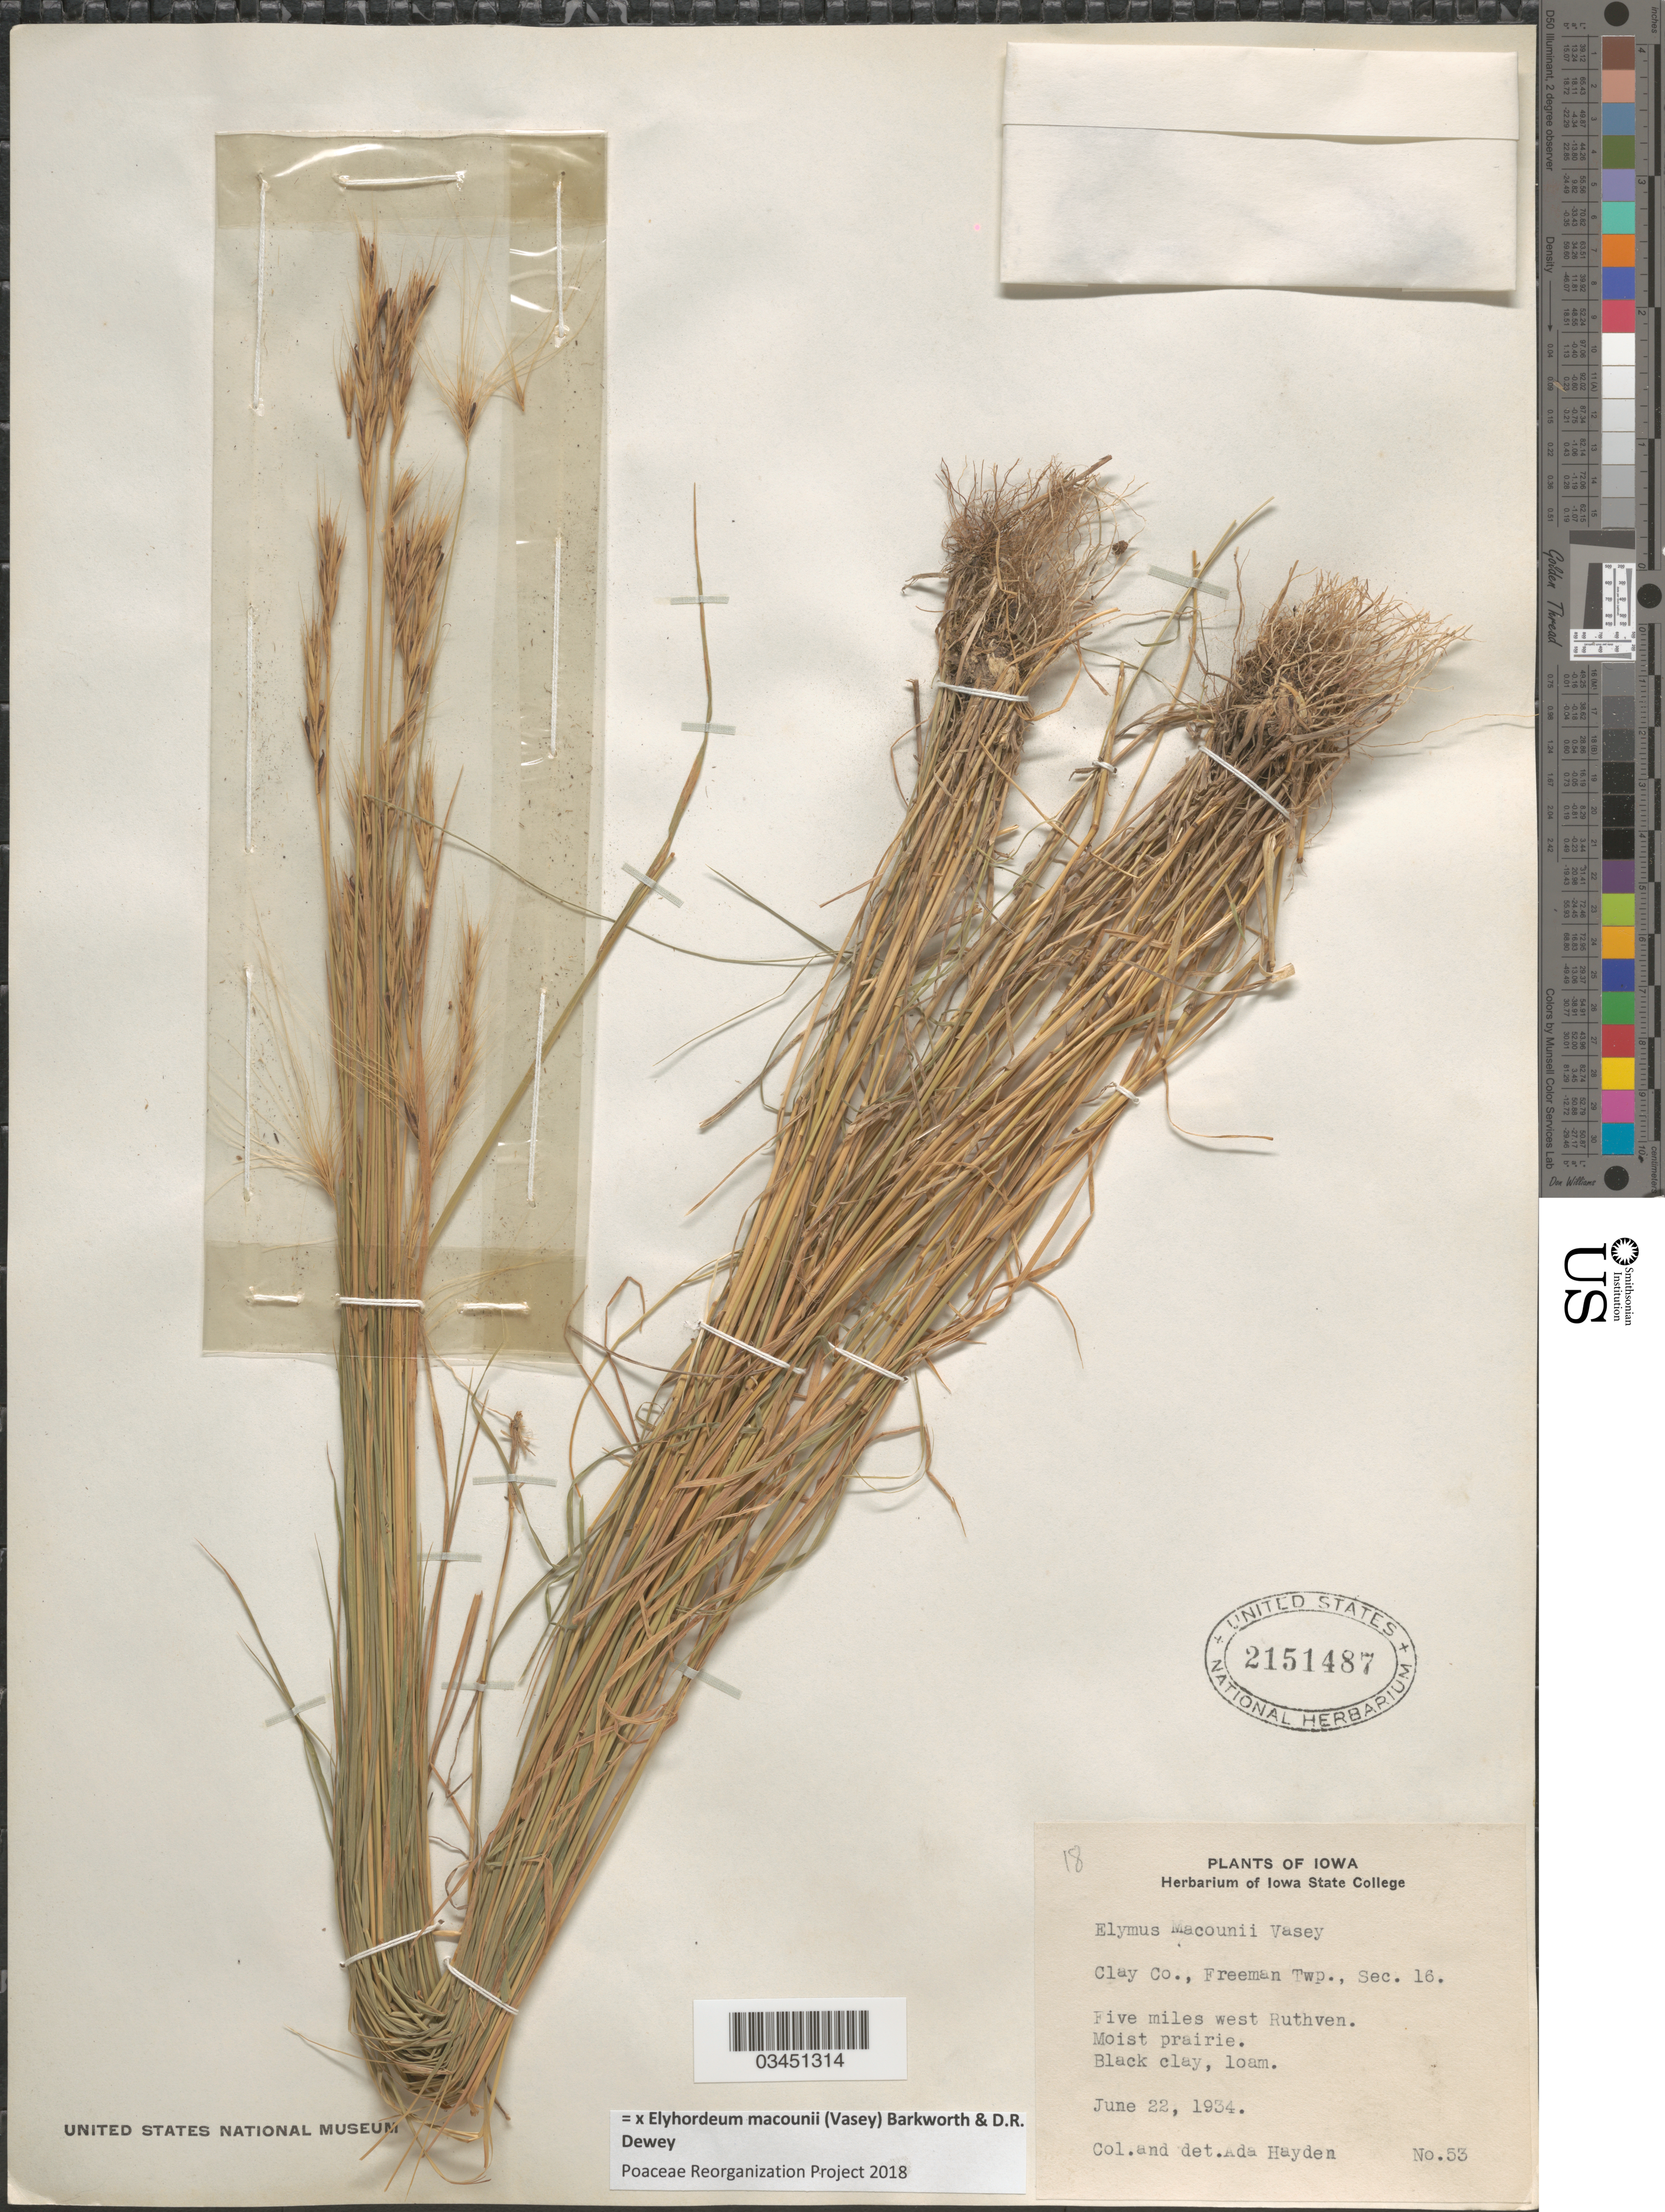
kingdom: Plantae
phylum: Tracheophyta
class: Liliopsida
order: Poales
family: Poaceae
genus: Elyhordeum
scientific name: x Elyhordeum macounii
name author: (Vasey) Barkworth & Dewey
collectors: Ada Hayden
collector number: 53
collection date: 1934-06-22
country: United States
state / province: Iowa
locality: Clay Co., Freeman Twp., Sec. 16. Five miles west Ruthven.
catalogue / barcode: US 2151487